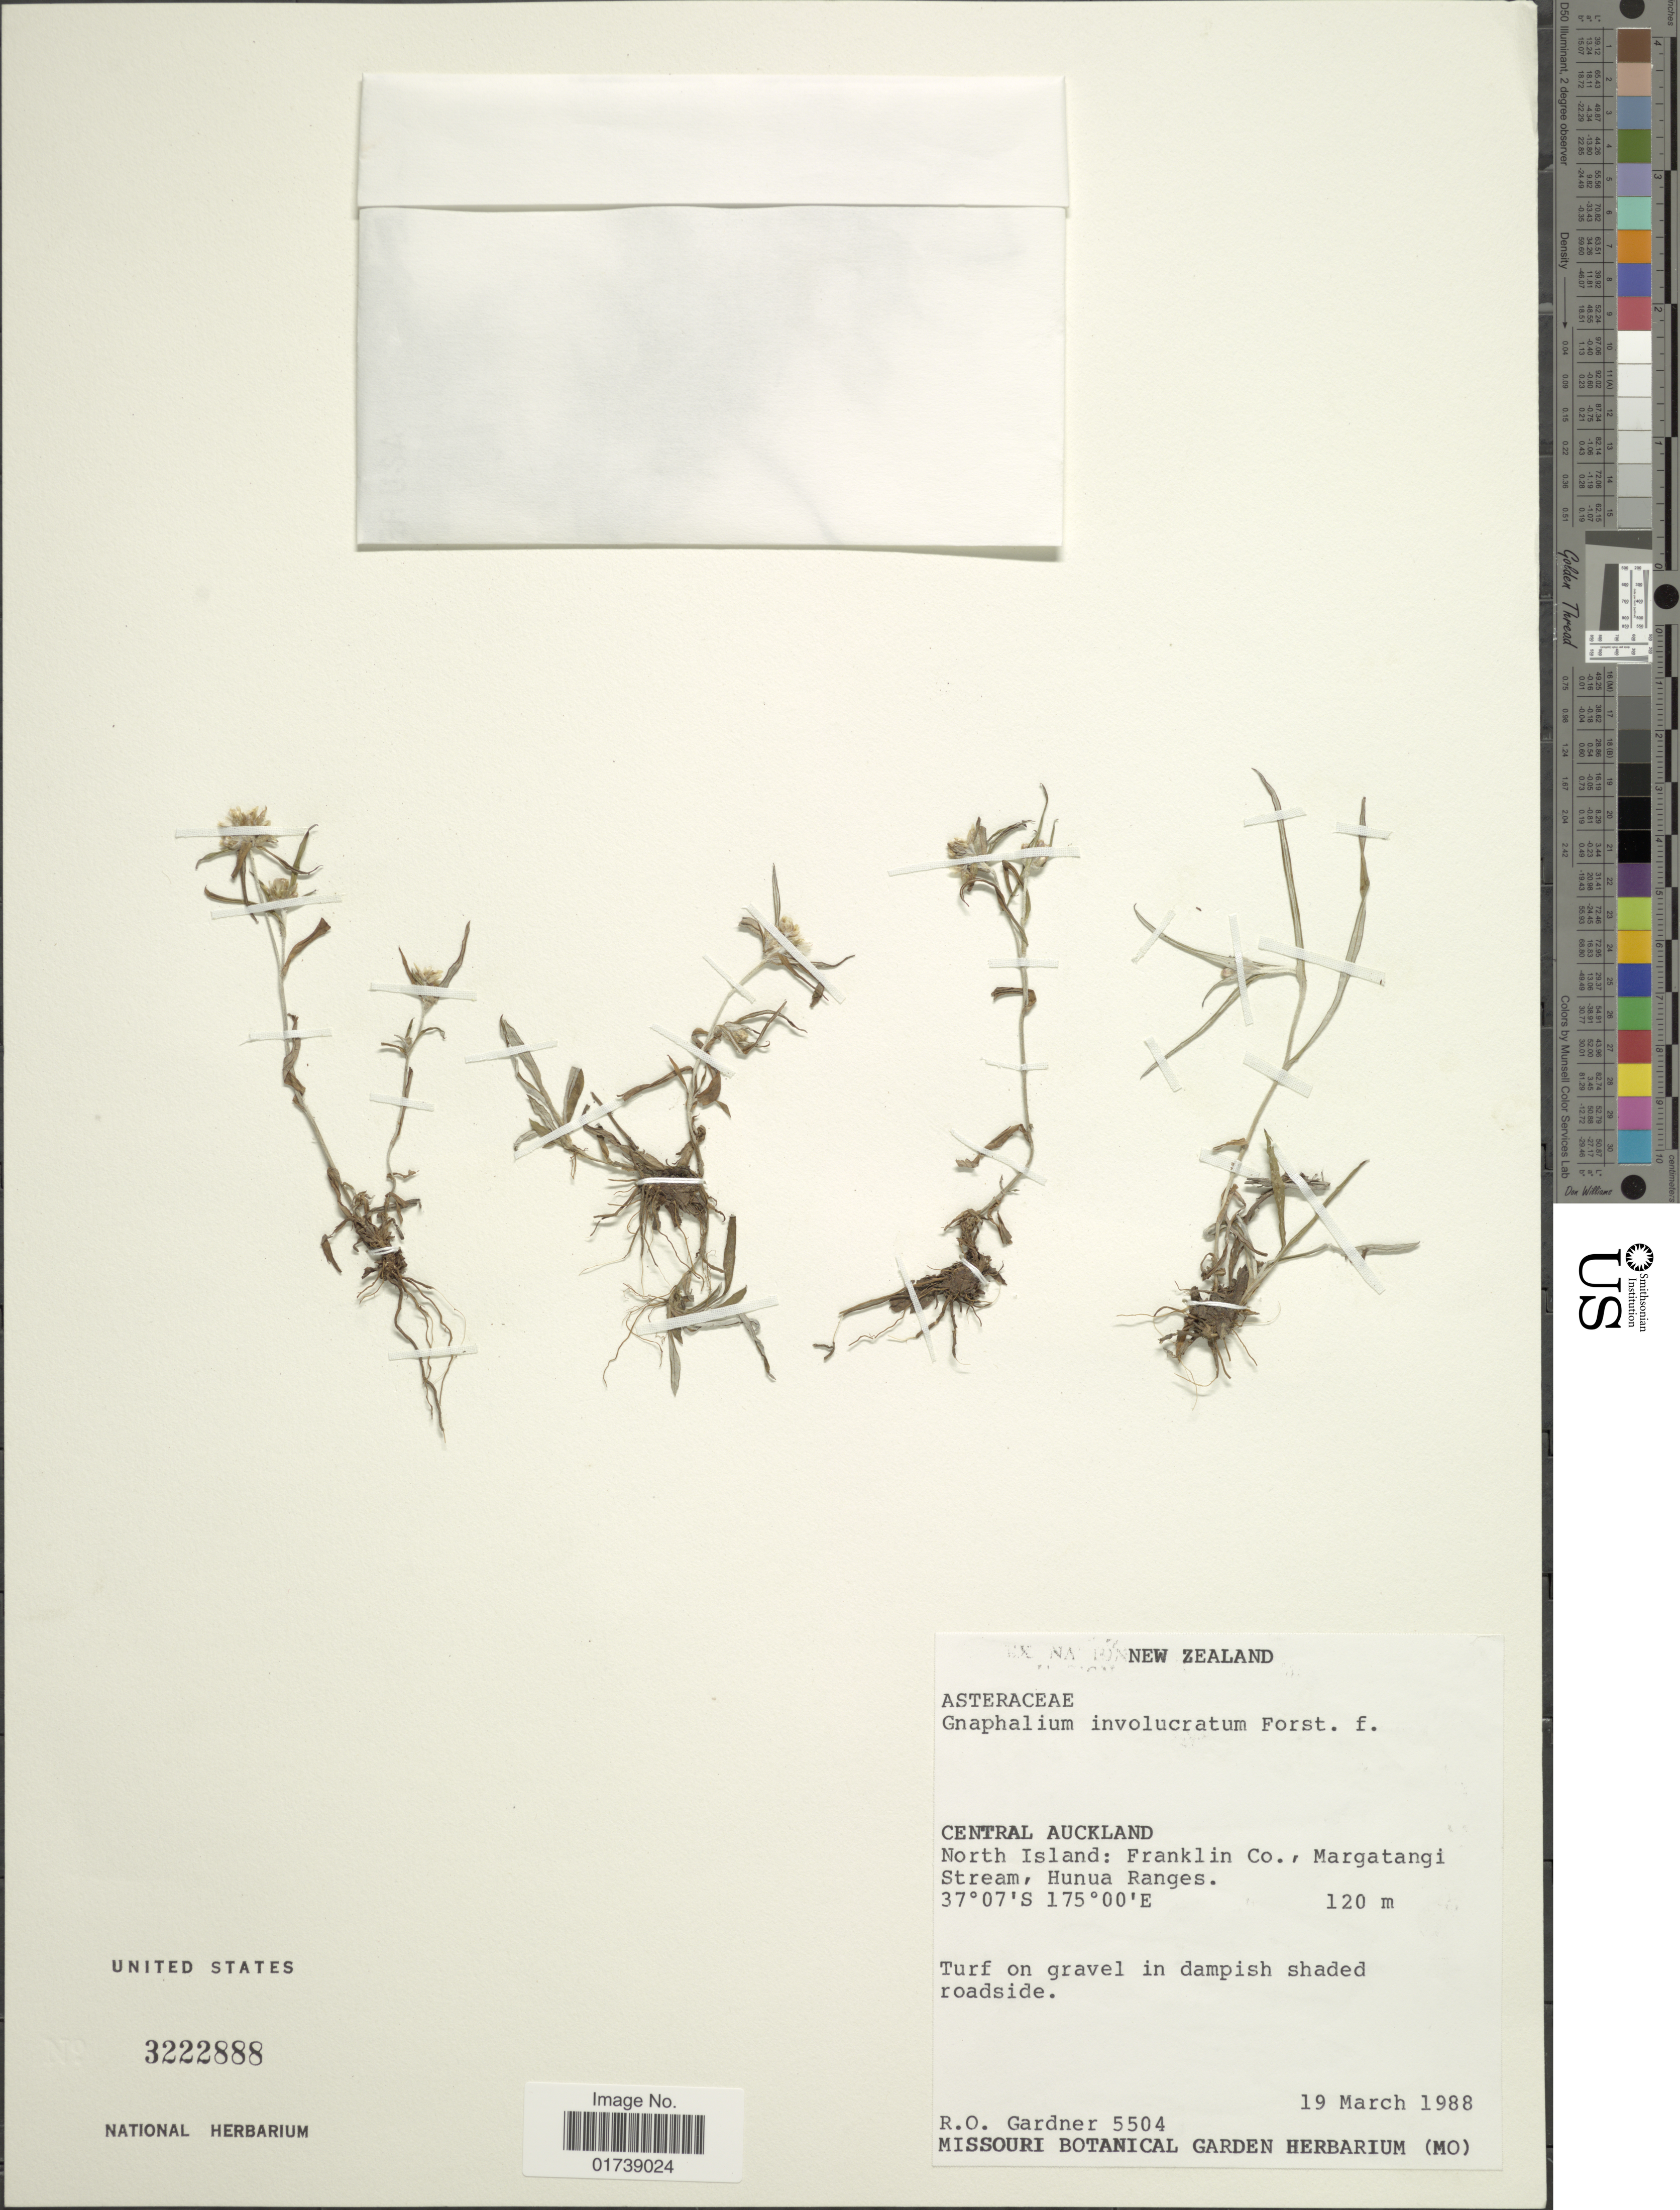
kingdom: Plantae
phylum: Tracheophyta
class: Magnoliopsida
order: Asterales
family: Asteraceae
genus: Euchiton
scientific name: Euchiton involucratus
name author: (G. Forst.) Holub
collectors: R. O. Gardner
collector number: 5504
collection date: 1988-03-19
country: New Zealand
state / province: Auckland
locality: Central Auckland, North Island: Franklin Co., Margatangi Stream, Hunua Ranges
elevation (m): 120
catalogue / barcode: US 3222888